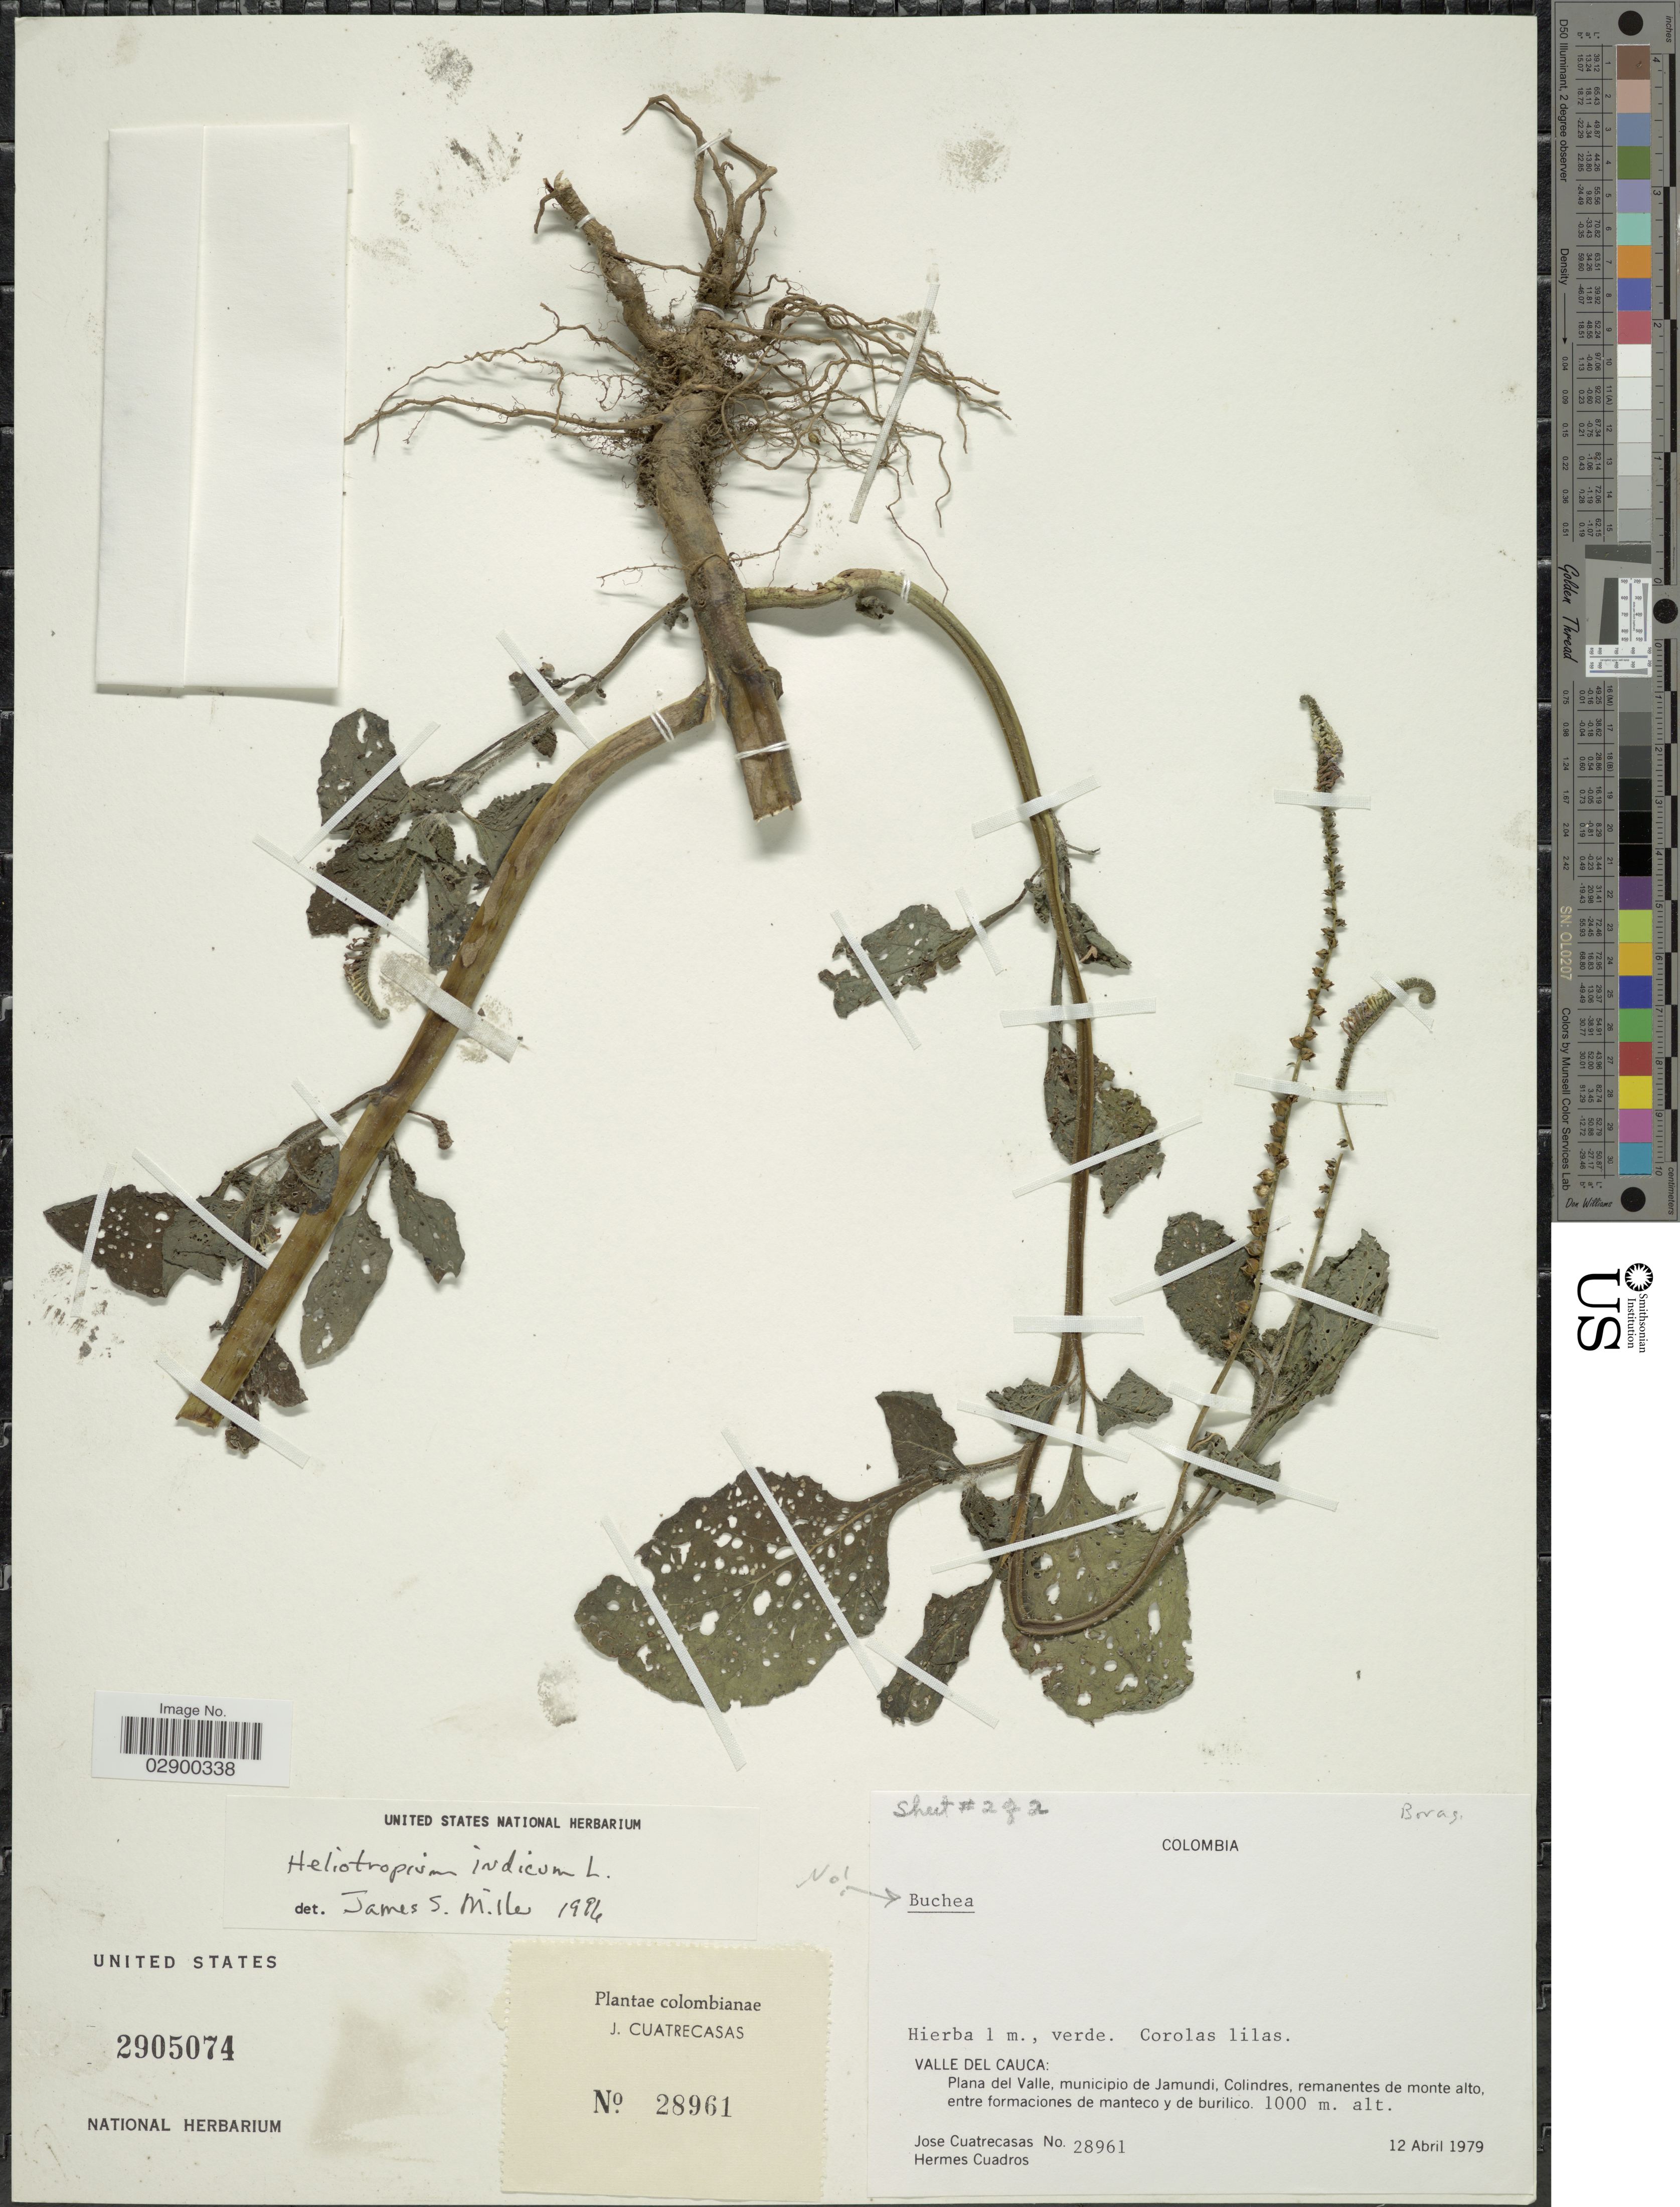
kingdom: Plantae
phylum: Tracheophyta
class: Magnoliopsida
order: Boraginales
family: Heliotropiaceae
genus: Heliotropium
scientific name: Heliotropium indicum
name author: L.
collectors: J. Cuatrecasas & H. Cuadros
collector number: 28961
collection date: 1979-04-12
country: Colombia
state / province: Valle del Cauca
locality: Plana del Valle, municipio de Jamundi, remanentes de monte alto, entre formaciones de manteco y de burilico.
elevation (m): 1000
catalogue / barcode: US 2905074